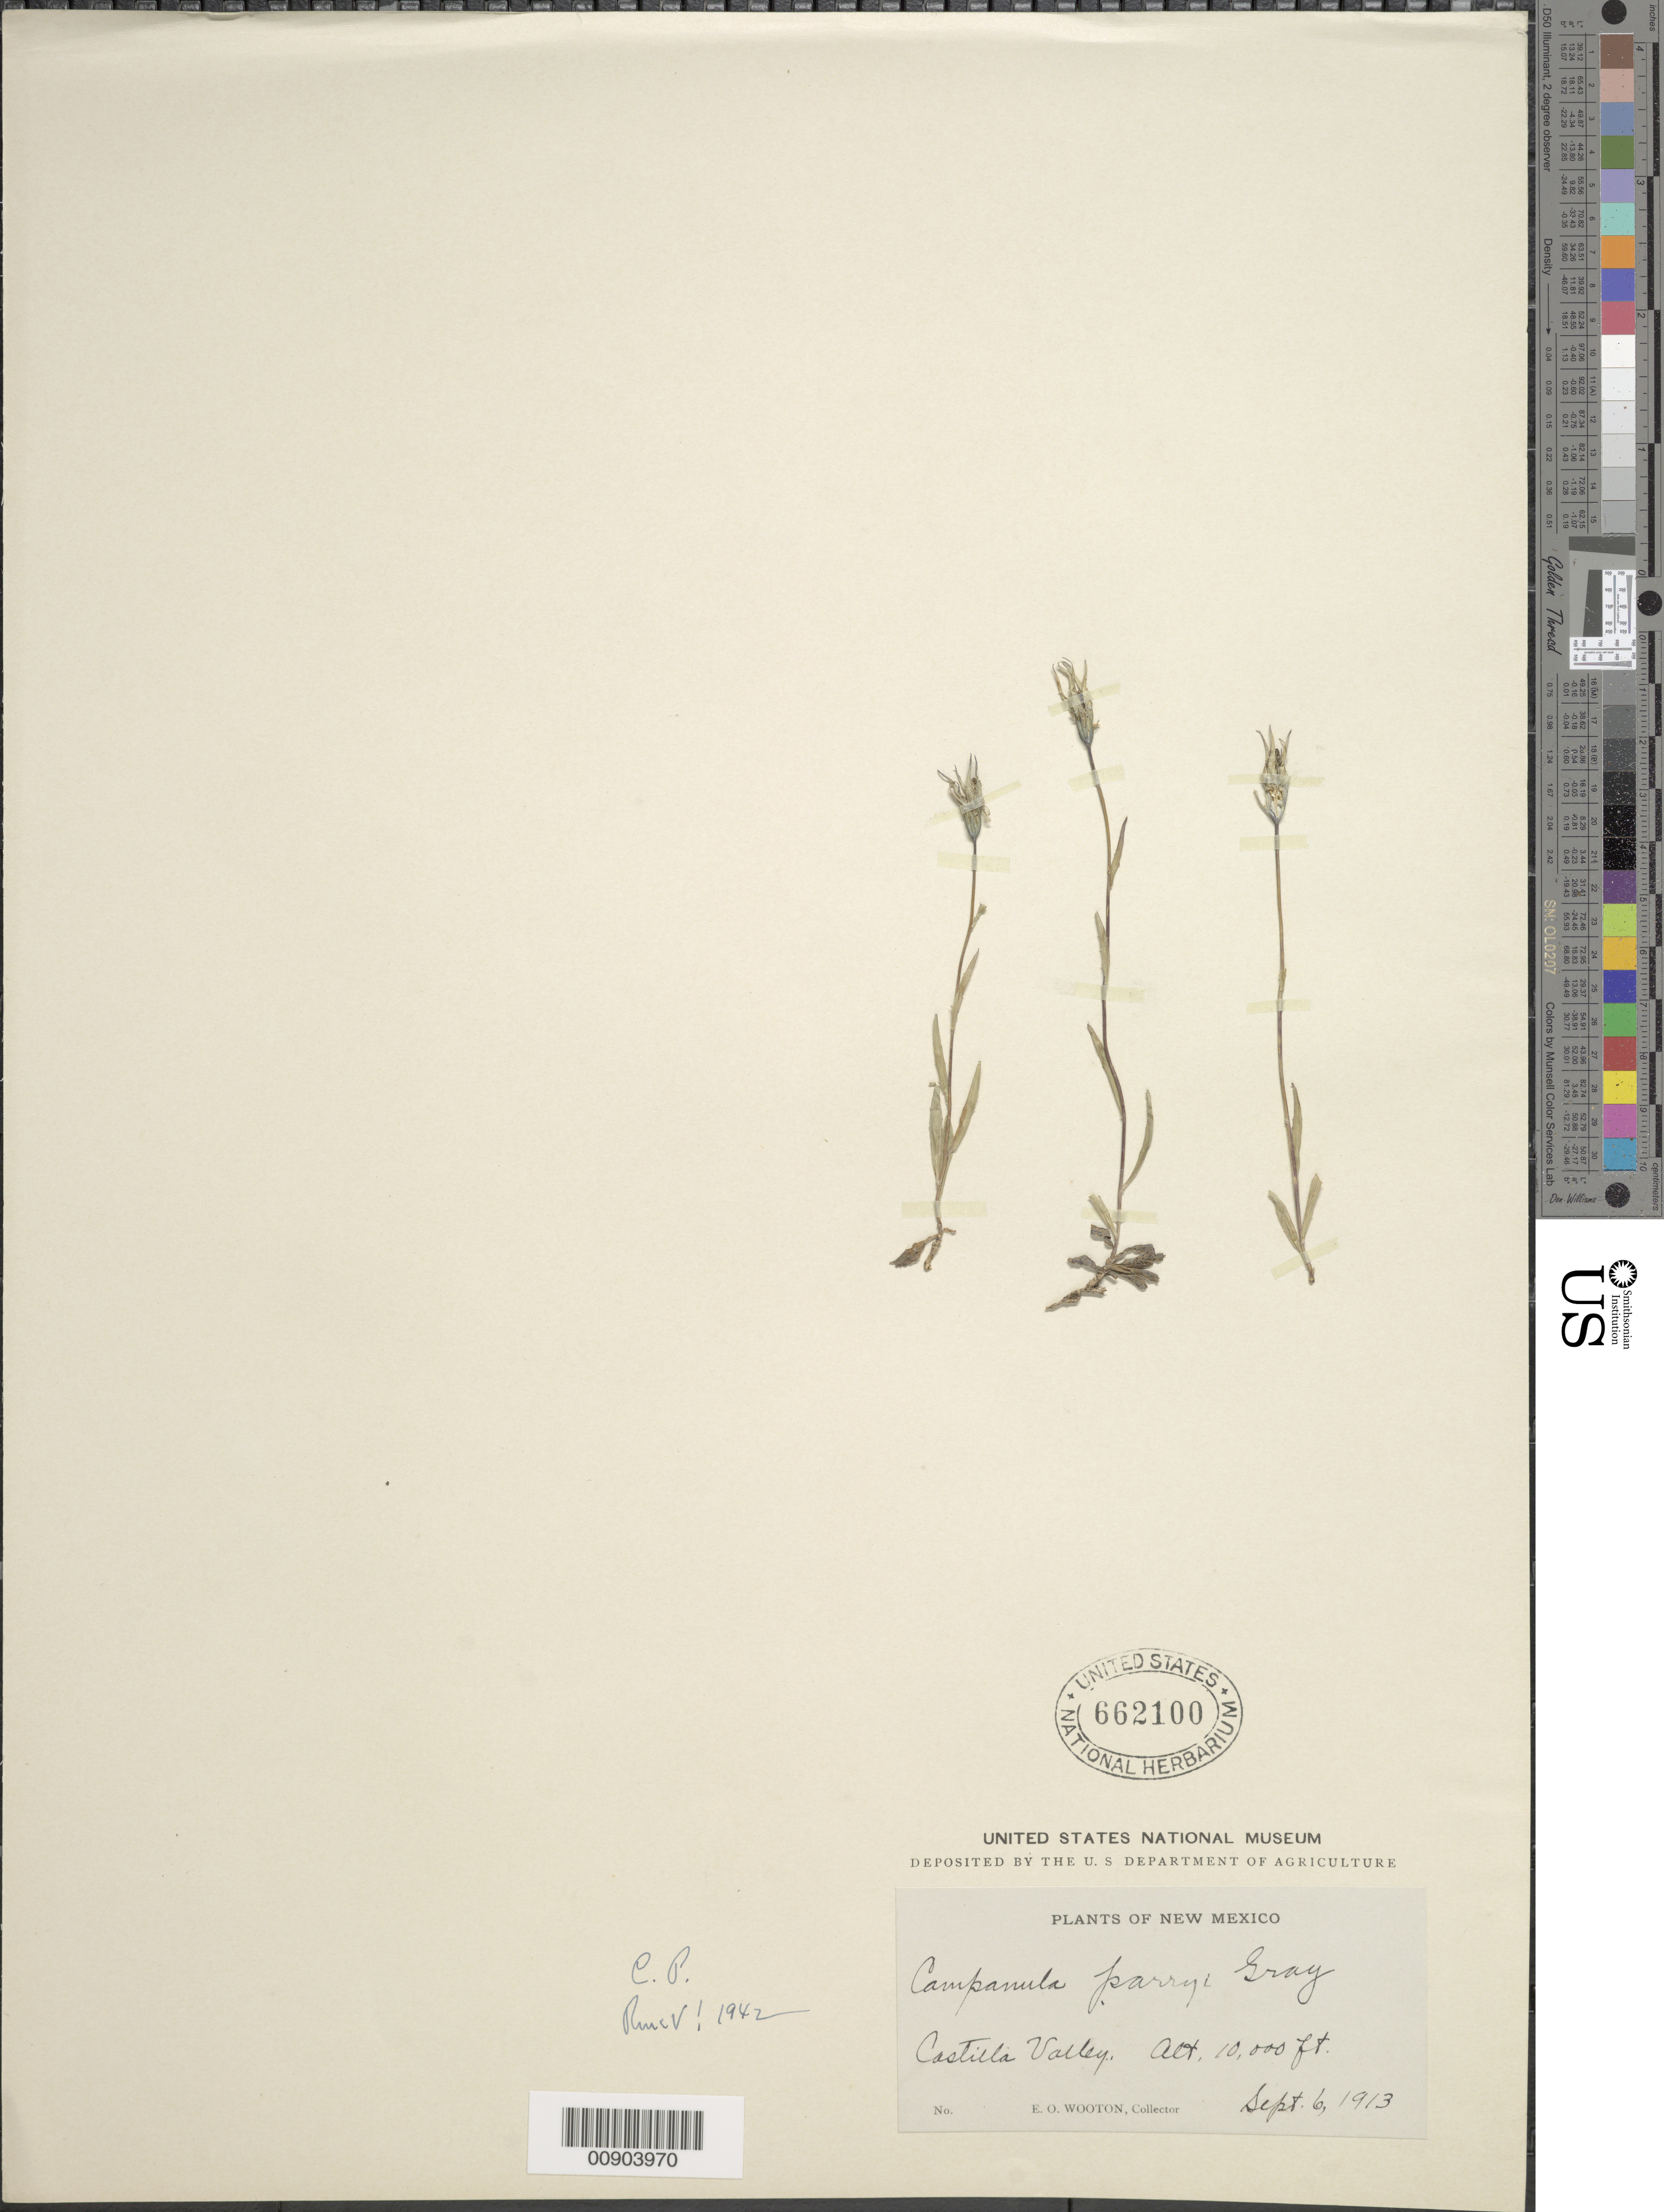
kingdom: Plantae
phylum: Tracheophyta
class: Magnoliopsida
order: Asterales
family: Campanulaceae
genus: Campanula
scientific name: Campanula parryi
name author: A. Gray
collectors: E. O. Wooton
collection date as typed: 06 Sep 1913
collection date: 1913-09-06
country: United States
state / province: New Mexico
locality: Castilla Valley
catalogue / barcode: US 662100